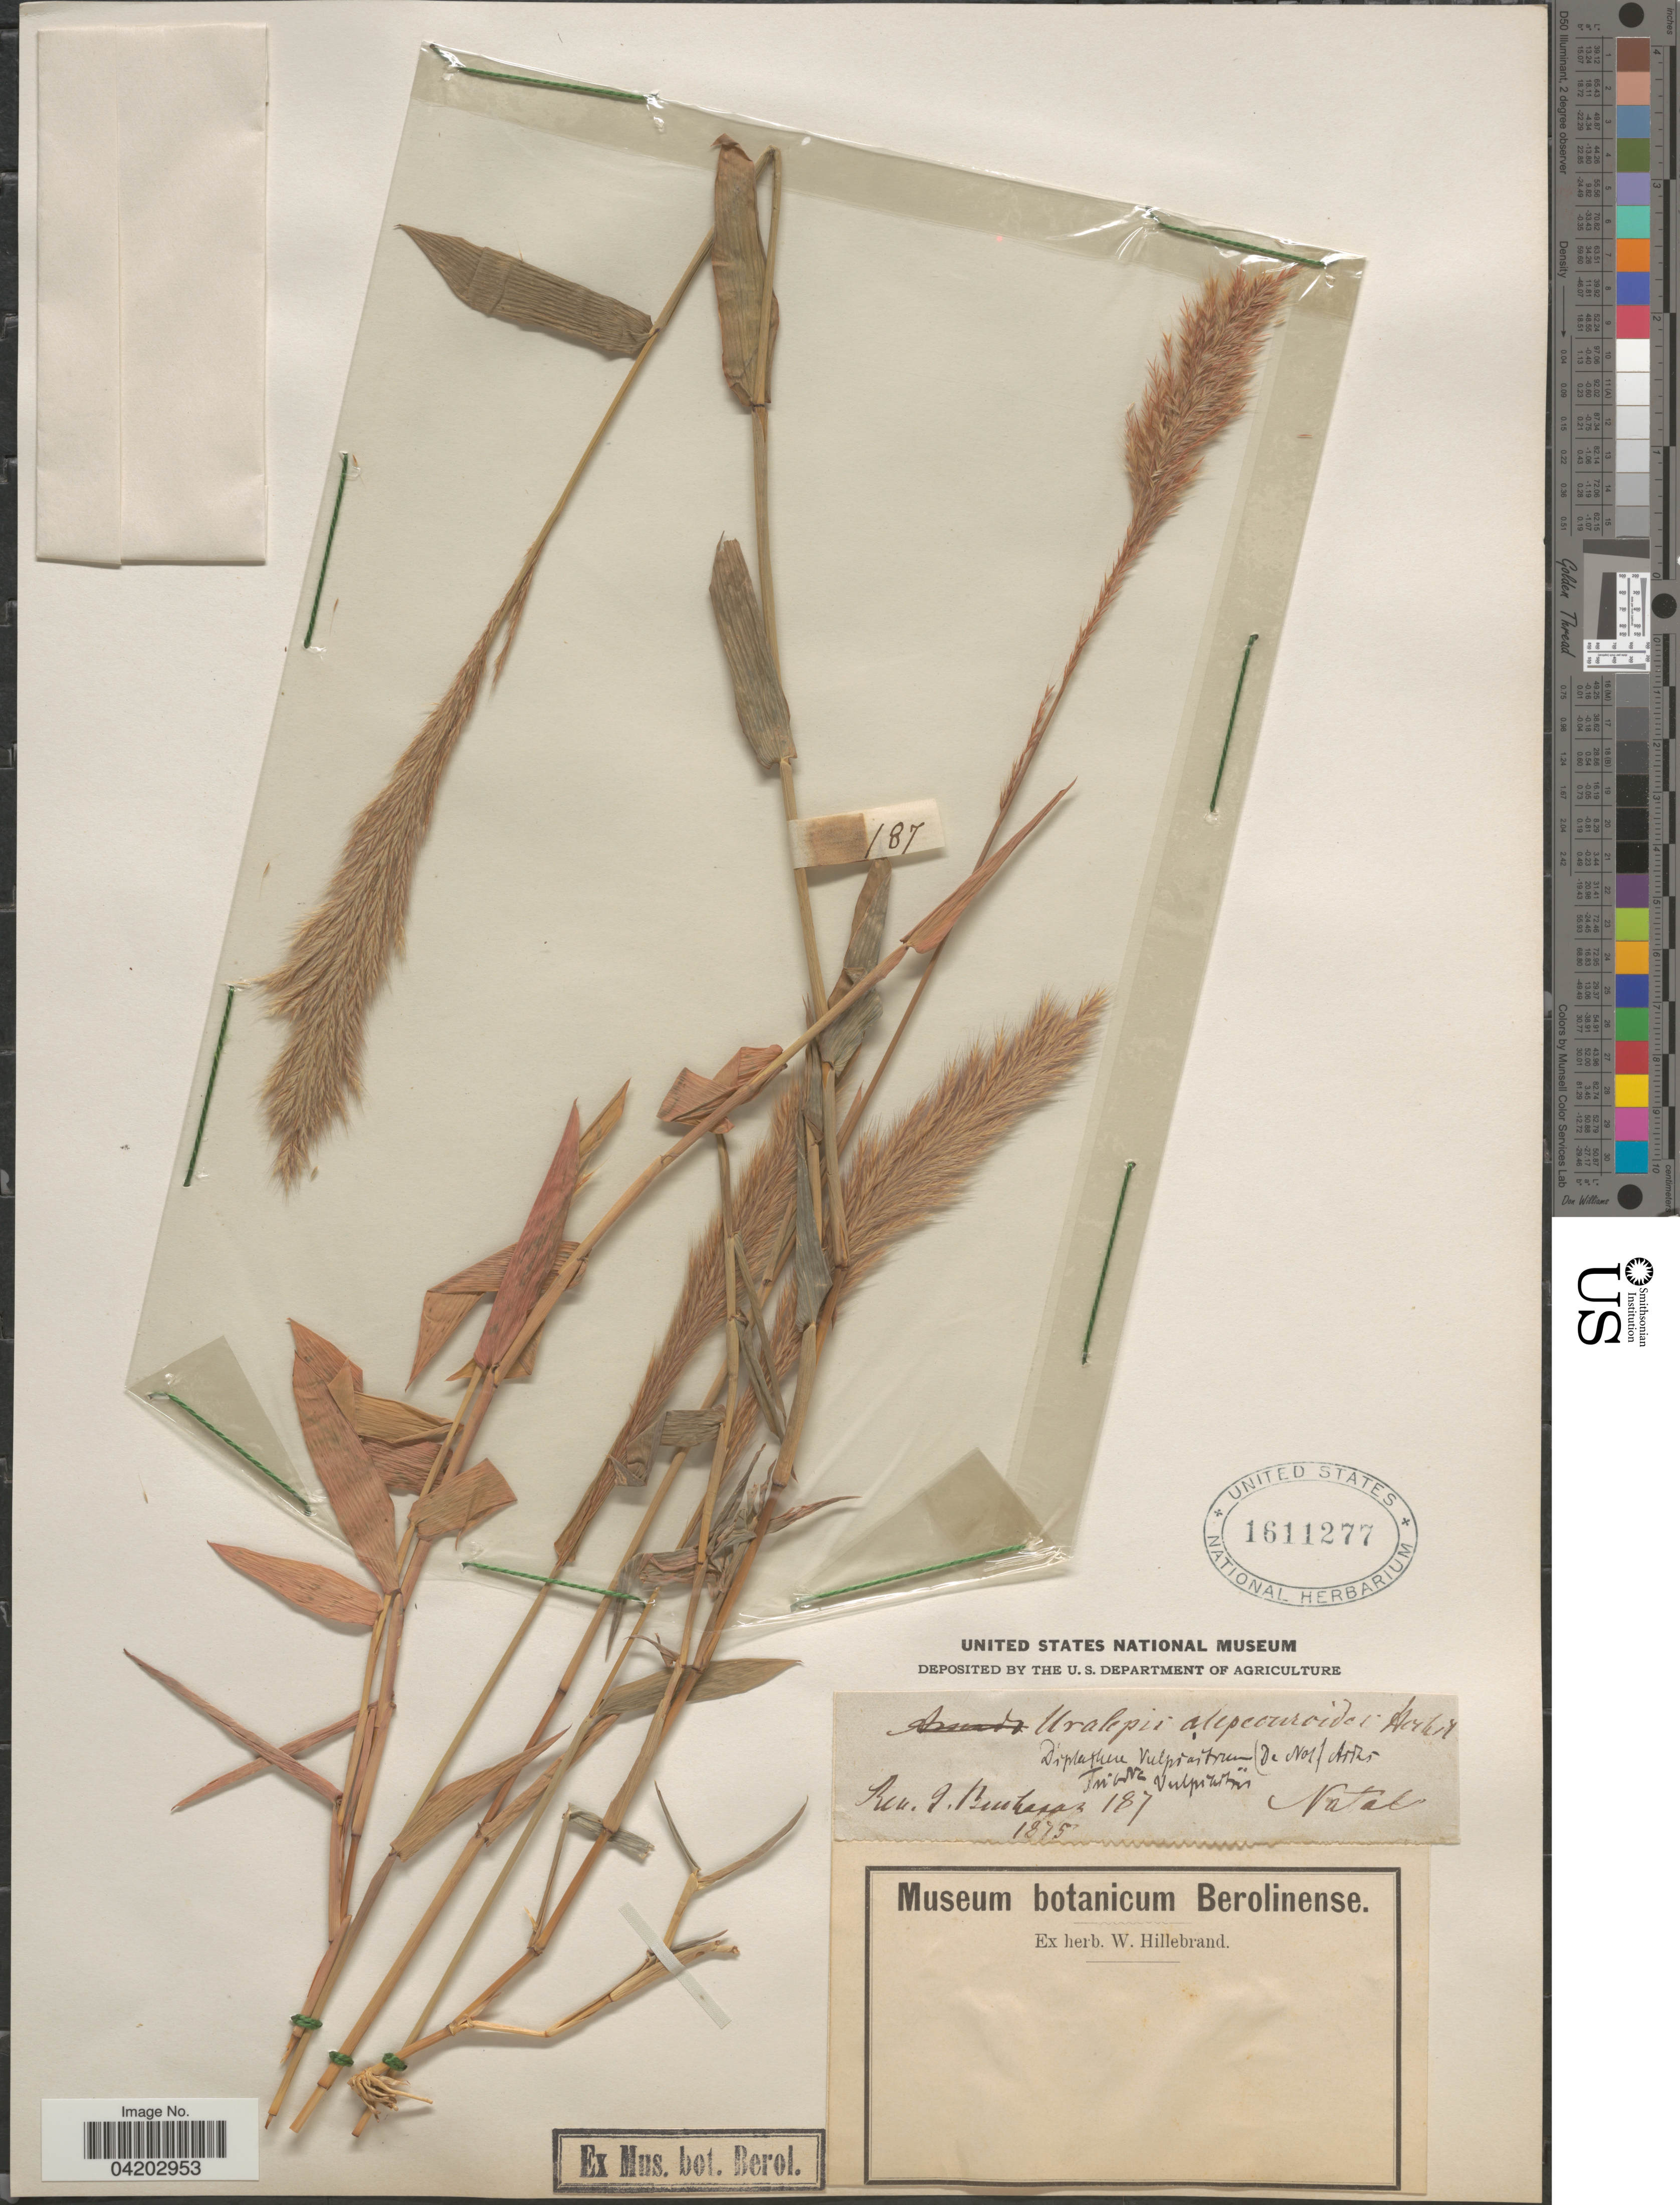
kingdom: Plantae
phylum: Tracheophyta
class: Liliopsida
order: Poales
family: Poaceae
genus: Leptocarydion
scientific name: Leptocarydion vulpiastrum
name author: (De Not.) Stapf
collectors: J. Buchanan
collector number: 187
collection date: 1875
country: South Africa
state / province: KwaZulu-Natal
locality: Natal.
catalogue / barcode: US 1611277